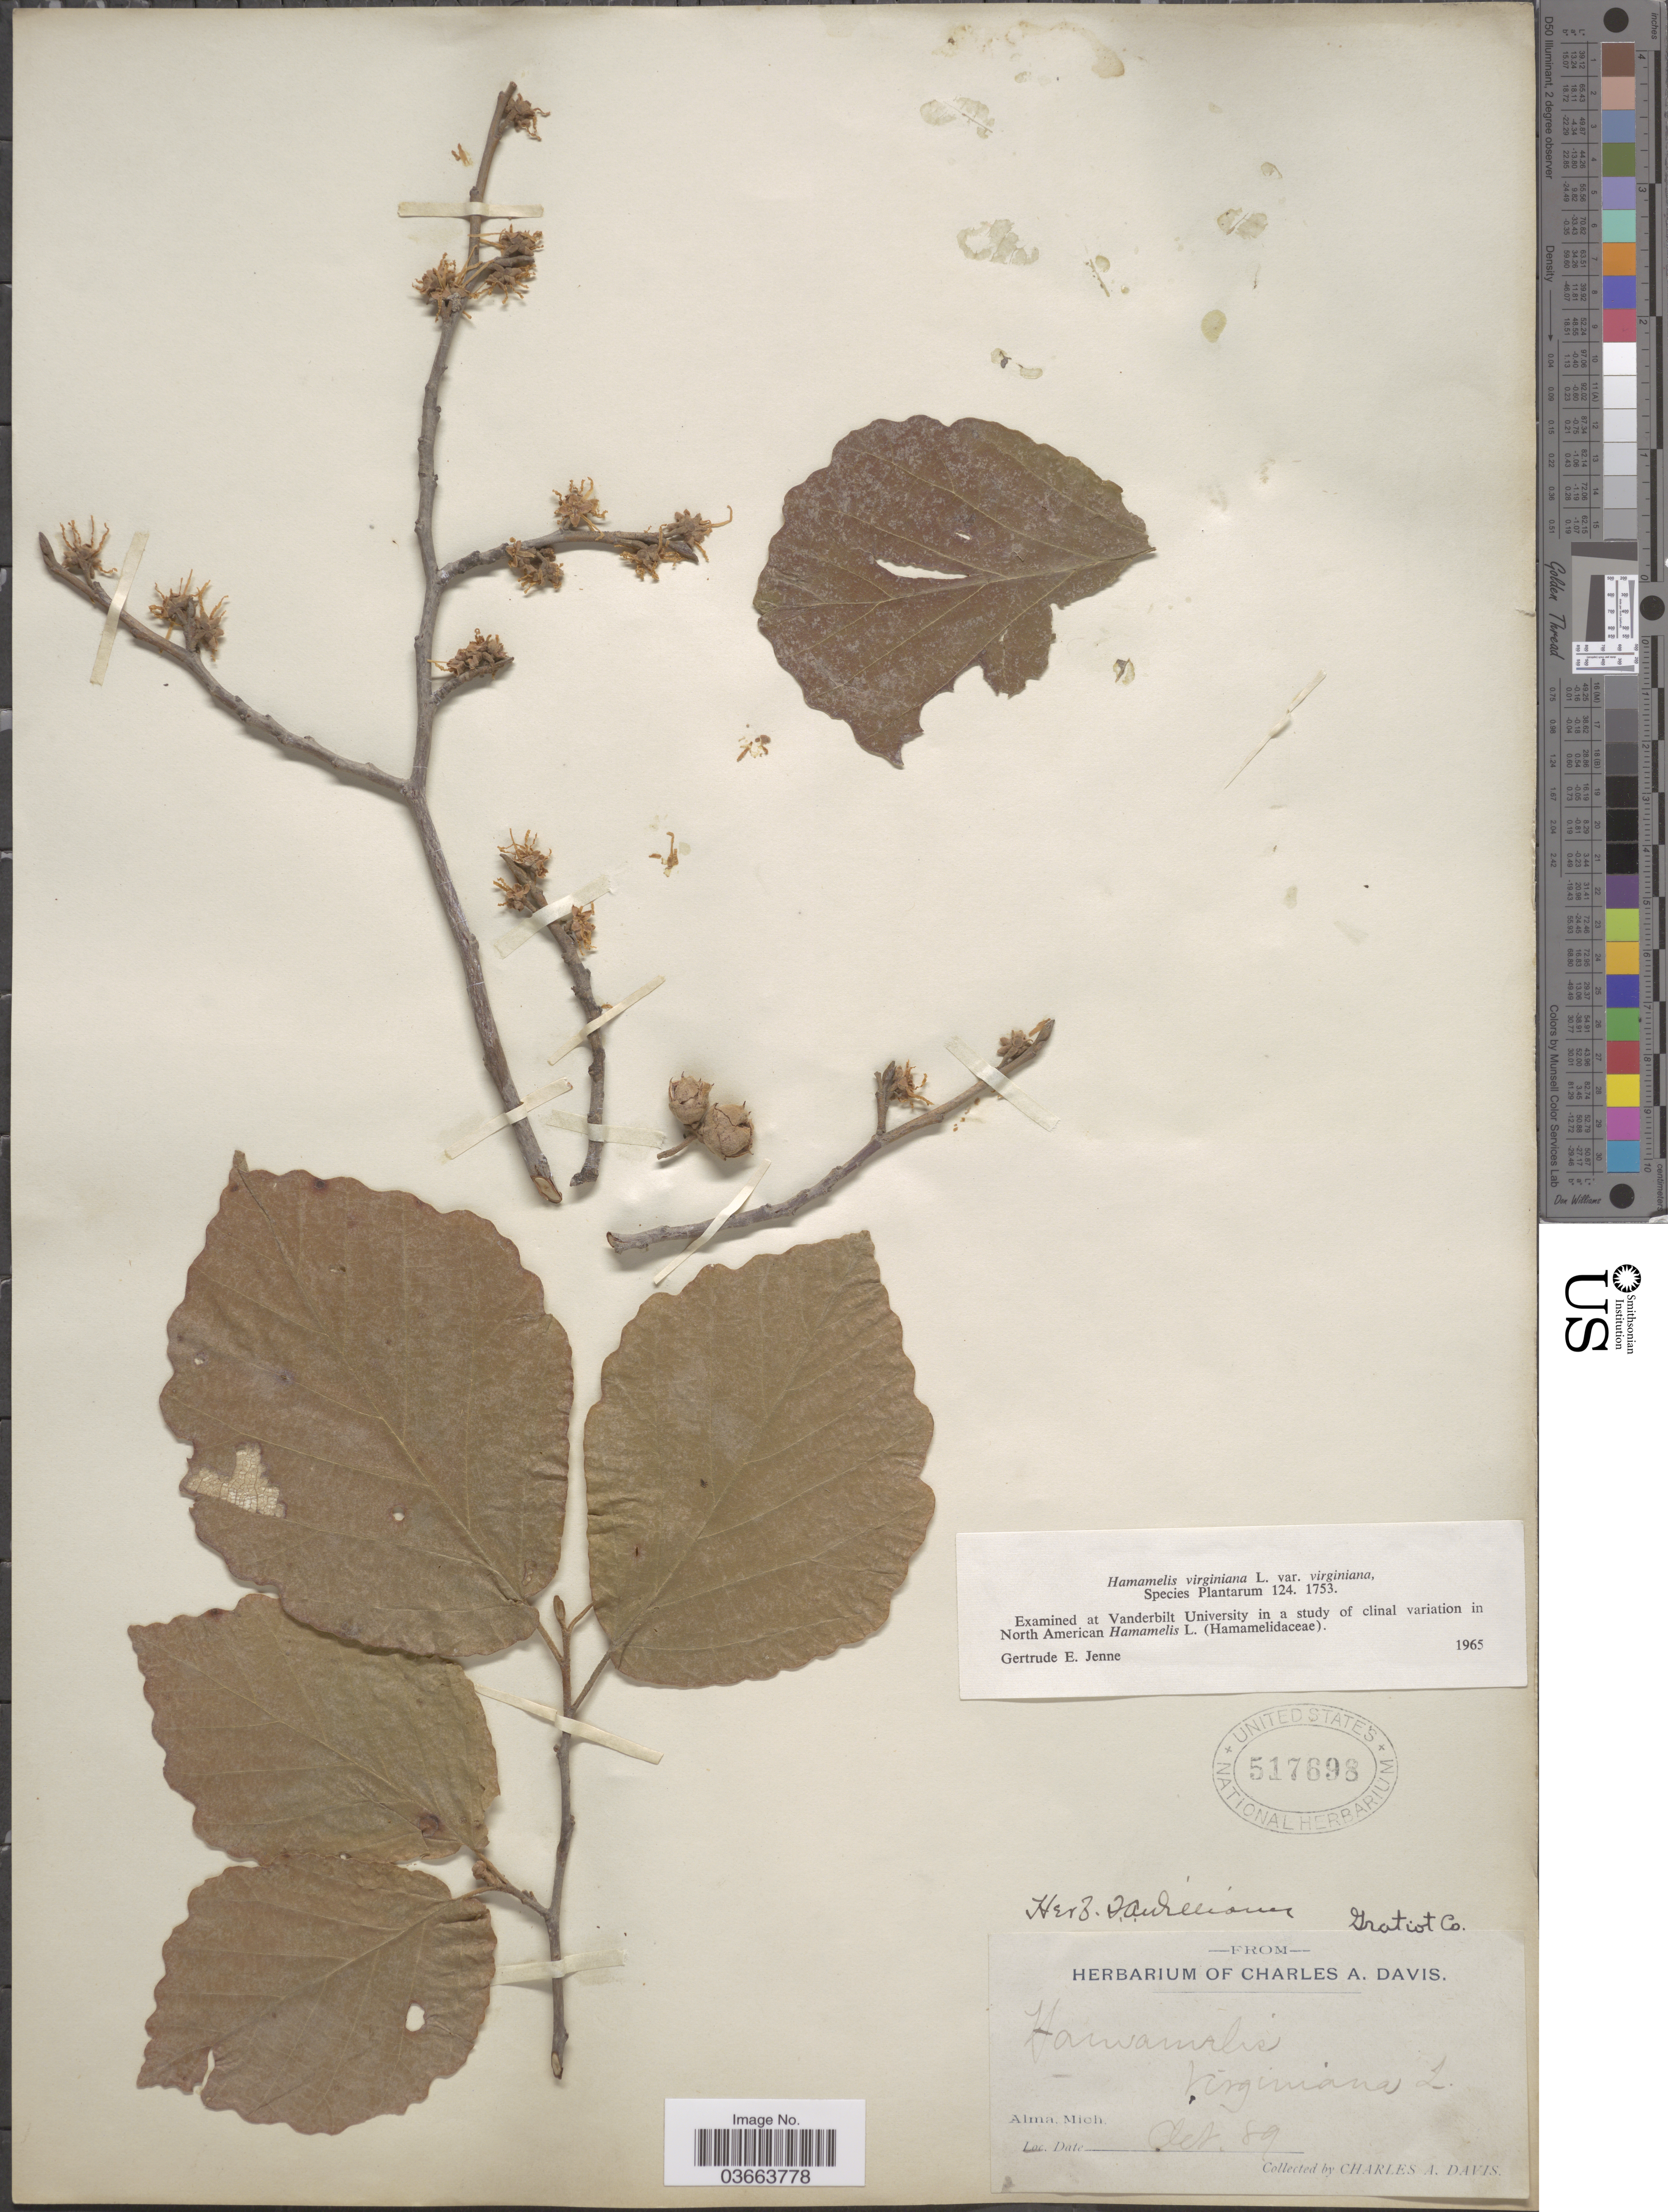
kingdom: Plantae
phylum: Tracheophyta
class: Magnoliopsida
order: Saxifragales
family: Hamamelidaceae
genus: Hamamelis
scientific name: Hamamelis virginiana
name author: L.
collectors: C. Davis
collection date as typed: Transcribed d/m/y: /10/89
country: United States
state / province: Michigan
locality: Alma. Gratiot Co.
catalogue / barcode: US 517698